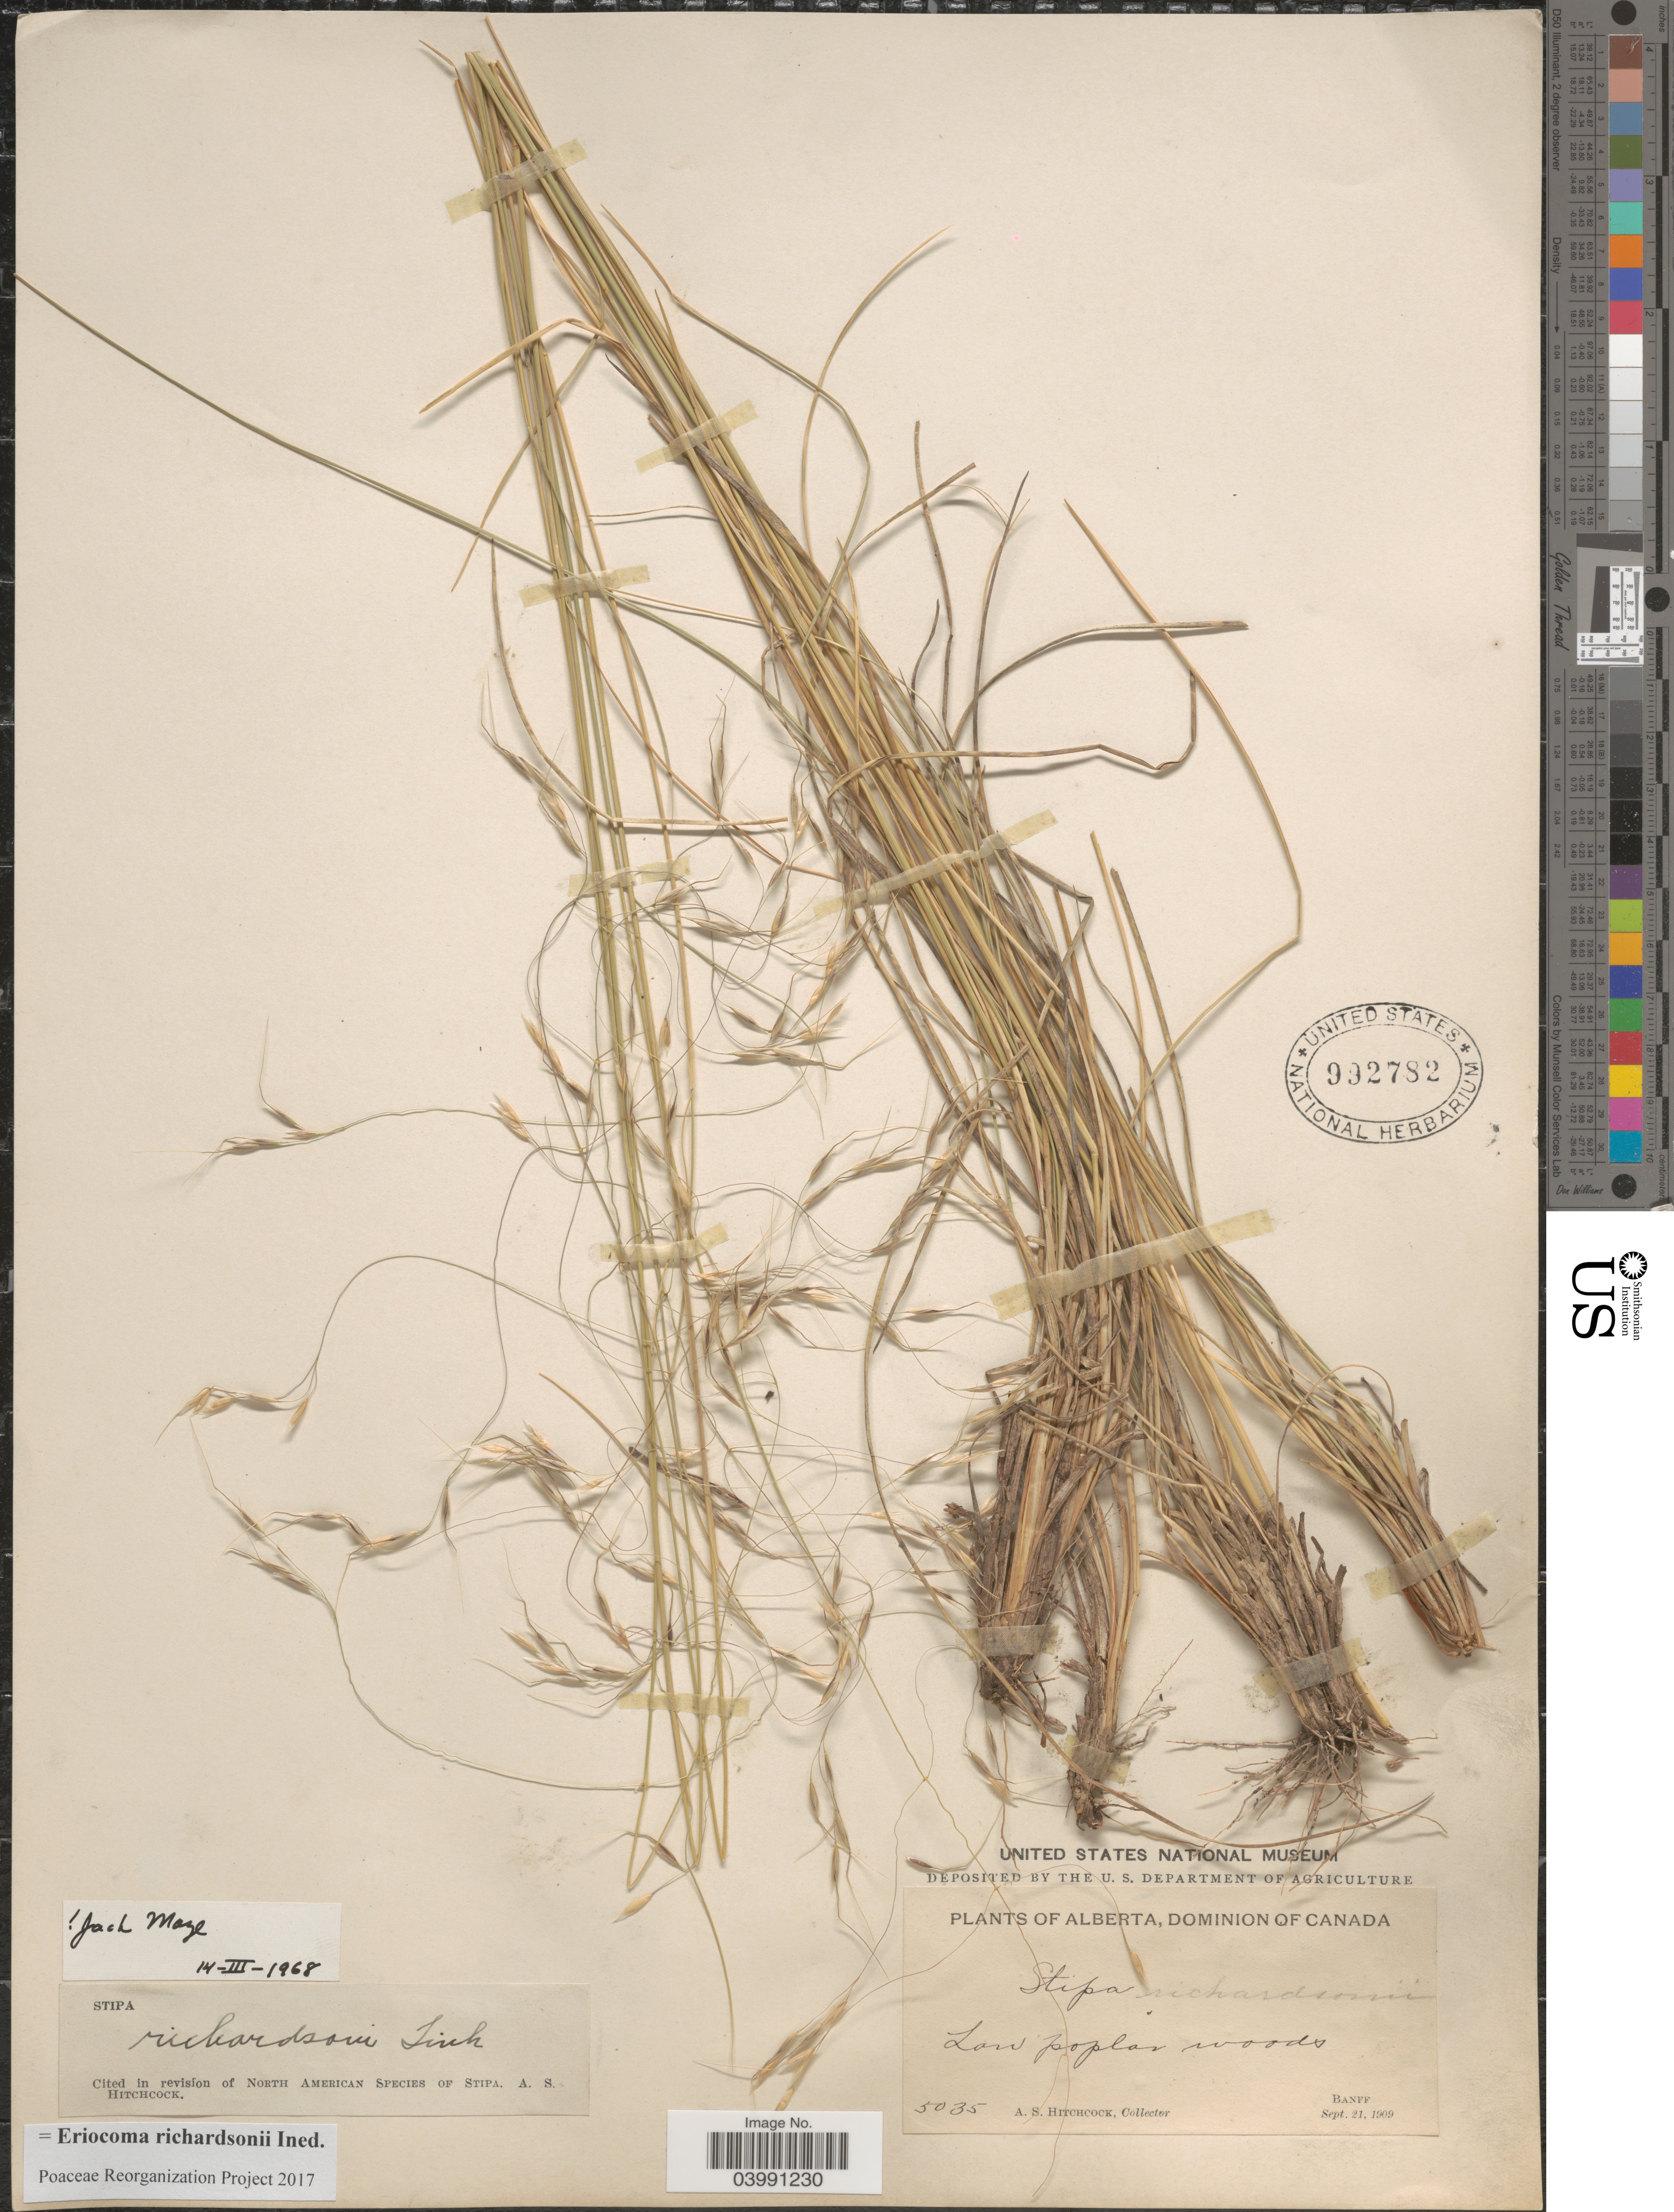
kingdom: Plantae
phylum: Tracheophyta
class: Liliopsida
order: Poales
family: Poaceae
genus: Eriocoma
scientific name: Eriocoma richardsonii ined.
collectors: A. S. Hitchcock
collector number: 5035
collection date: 1909-09-21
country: Canada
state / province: Alberta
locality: Banff.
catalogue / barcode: US 992782